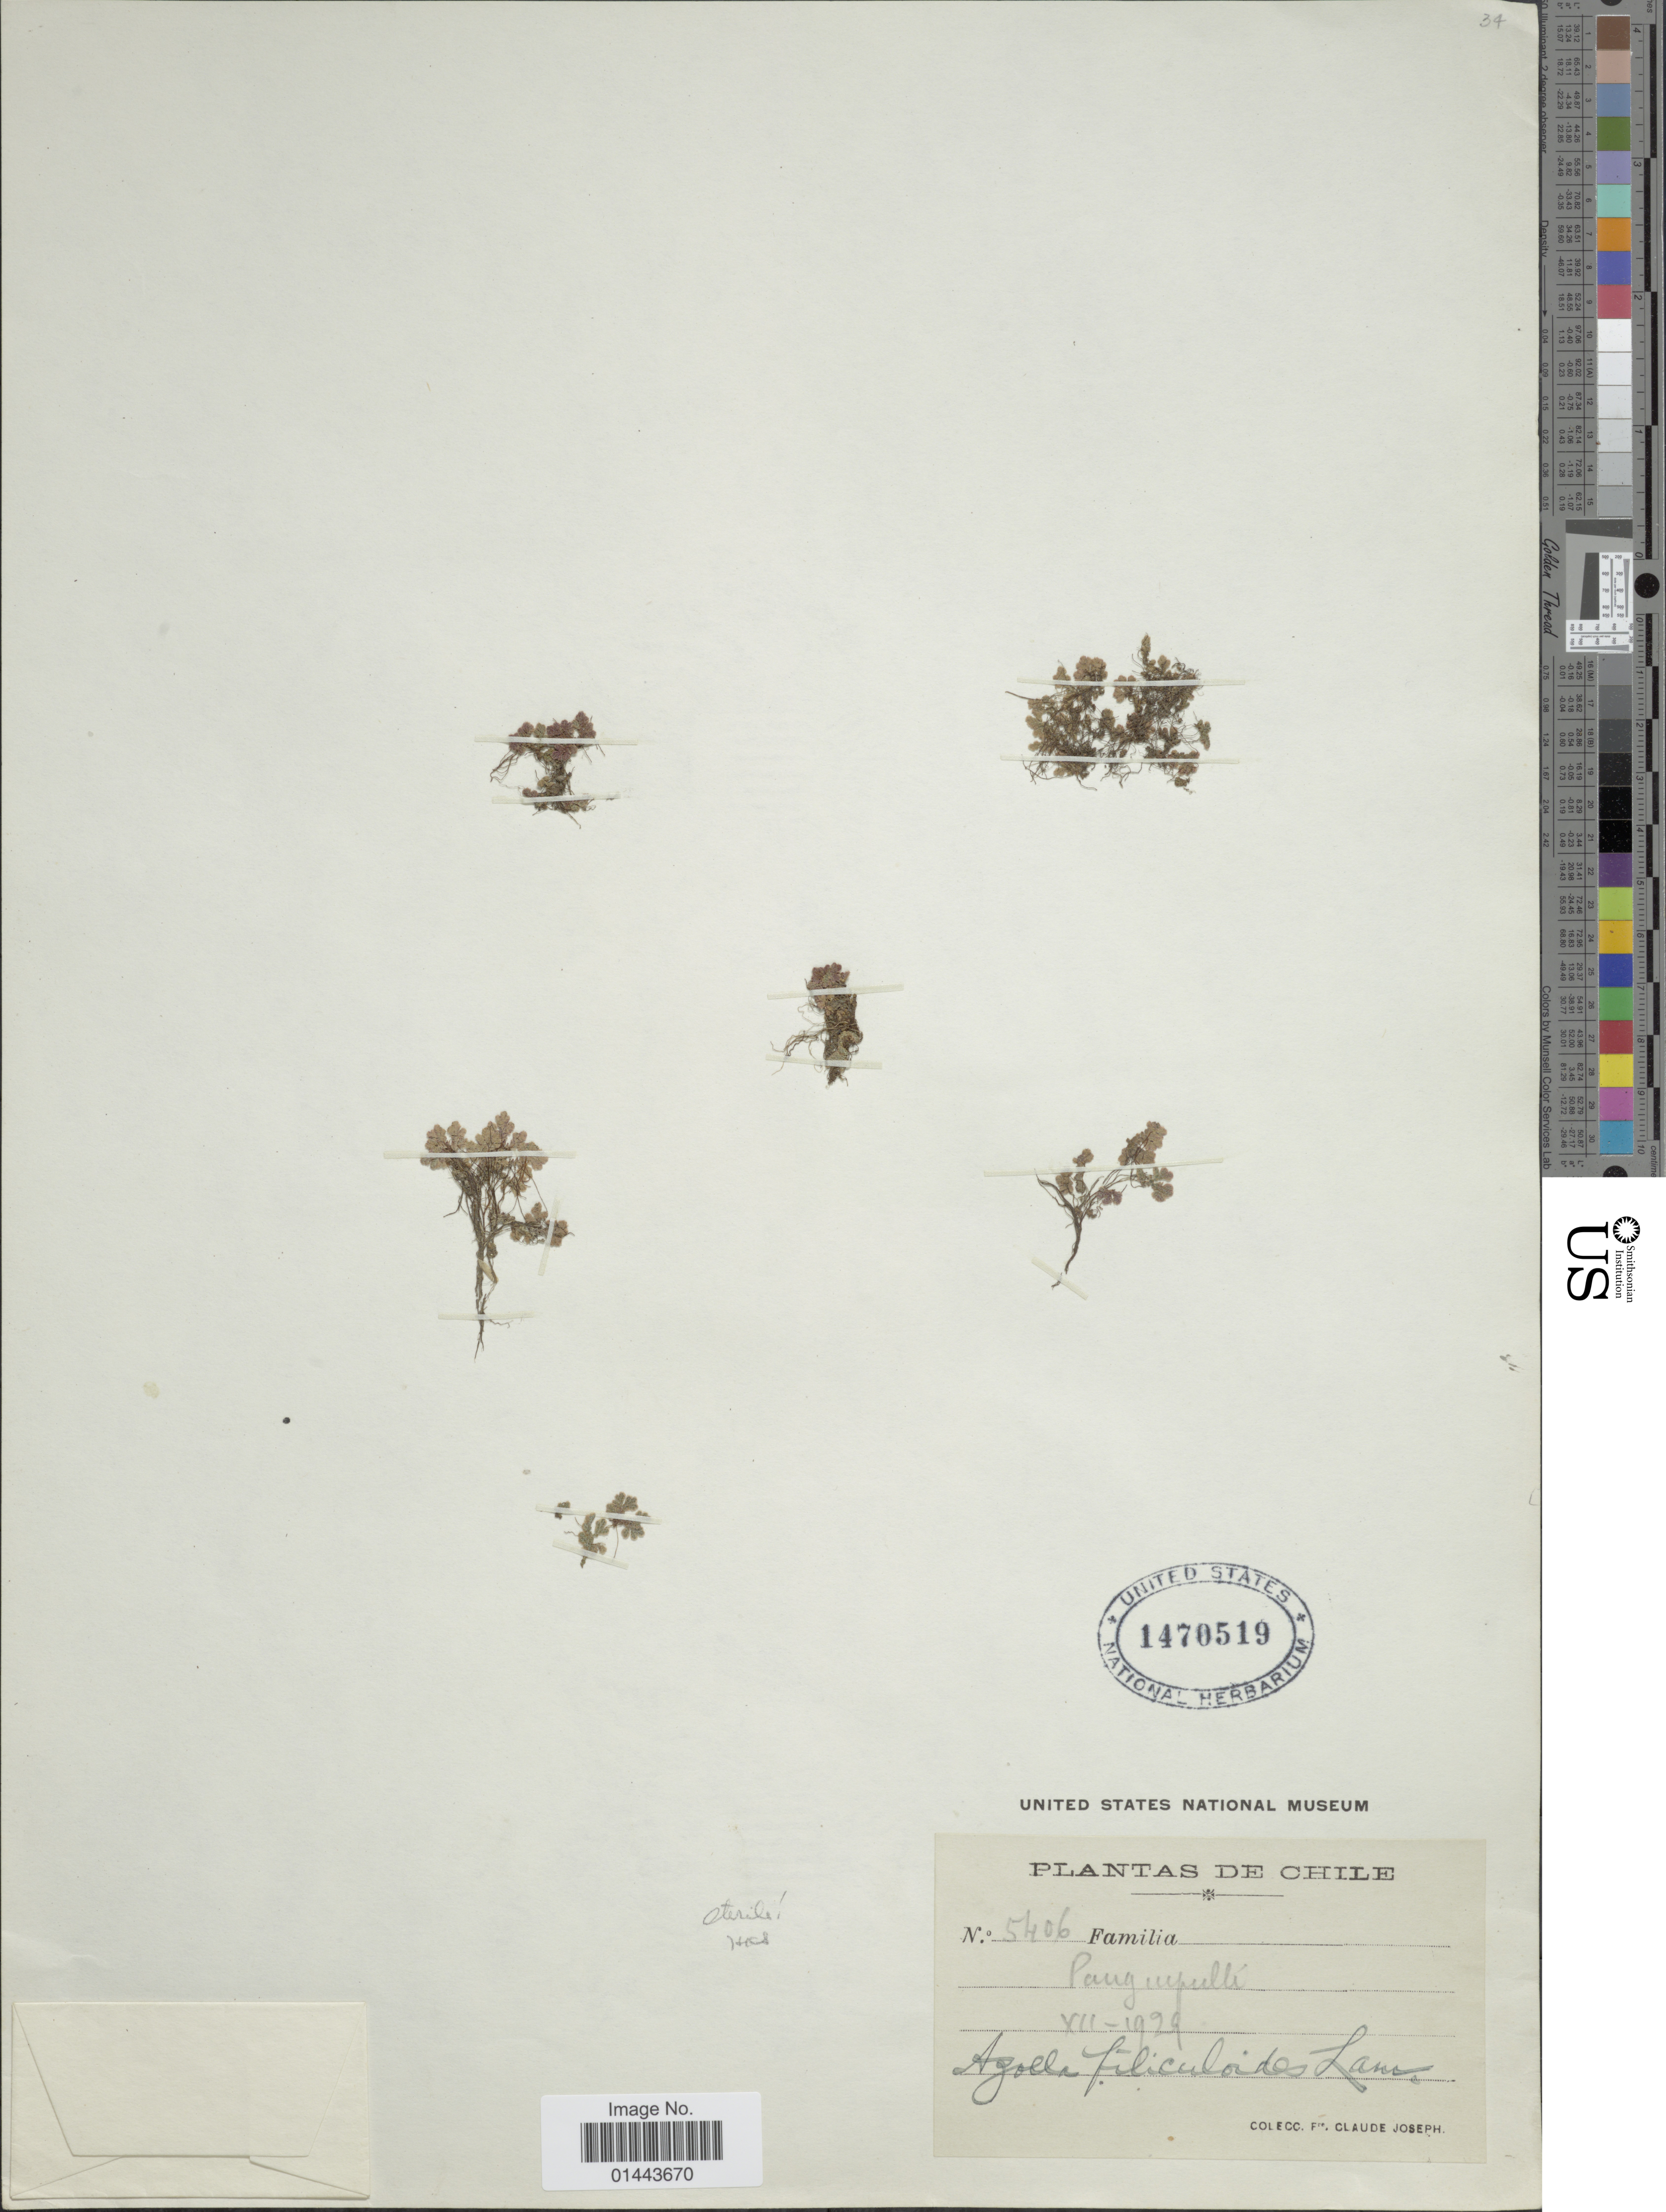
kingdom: Plantae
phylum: Tracheophyta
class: Polypodiopsida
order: Salviniales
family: Salviniaceae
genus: Azolla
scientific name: Azolla filiculoides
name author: Lam.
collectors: Bro. Claude-Joseph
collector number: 5406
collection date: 1929-07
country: Chile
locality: Panguipulli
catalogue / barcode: US 1470519